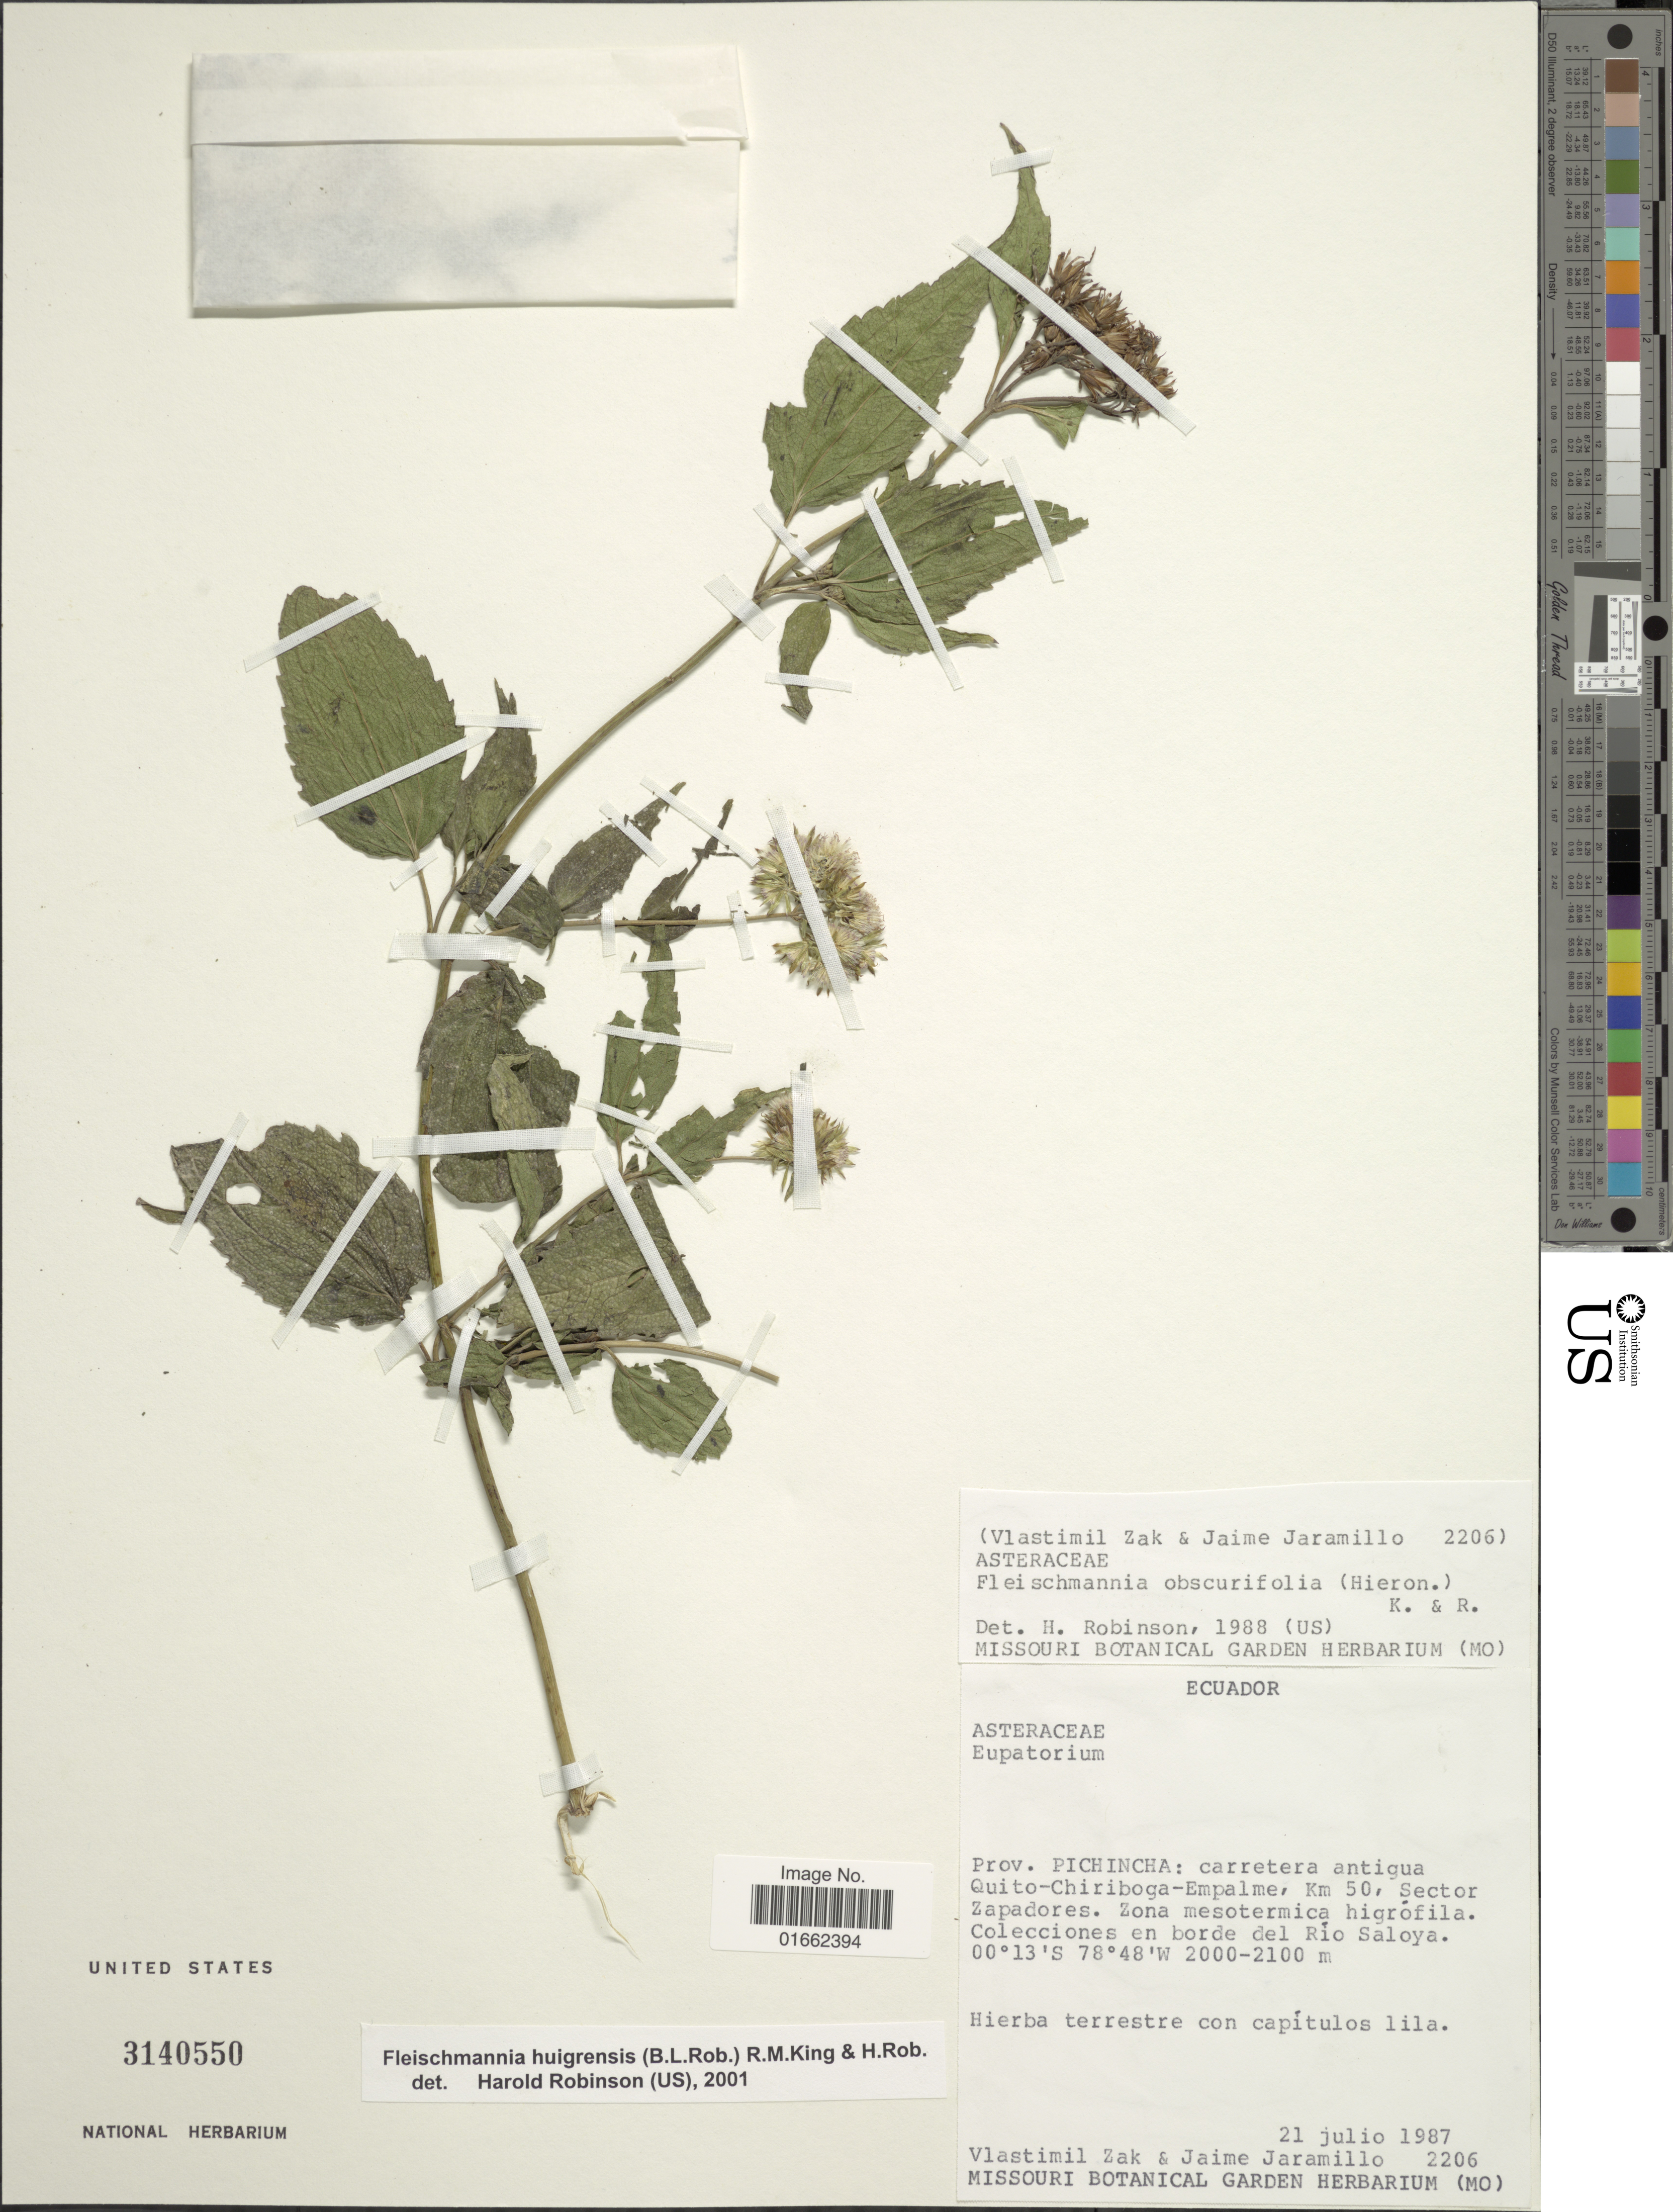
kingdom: Plantae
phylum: Tracheophyta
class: Magnoliopsida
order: Asterales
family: Asteraceae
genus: Fleischmannia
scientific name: Fleischmannia obscurifolia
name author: (Hieron.) R.M. King & H. Rob.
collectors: V. Zak & J. Jaramillo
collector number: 2206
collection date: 1987-07-21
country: Ecuador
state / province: Pichincha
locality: Prov. Pichincha: carretera antigua Quito-Chiriboga-Empalme, Km 50, Sector Zapadores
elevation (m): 2000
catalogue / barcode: US 3140550